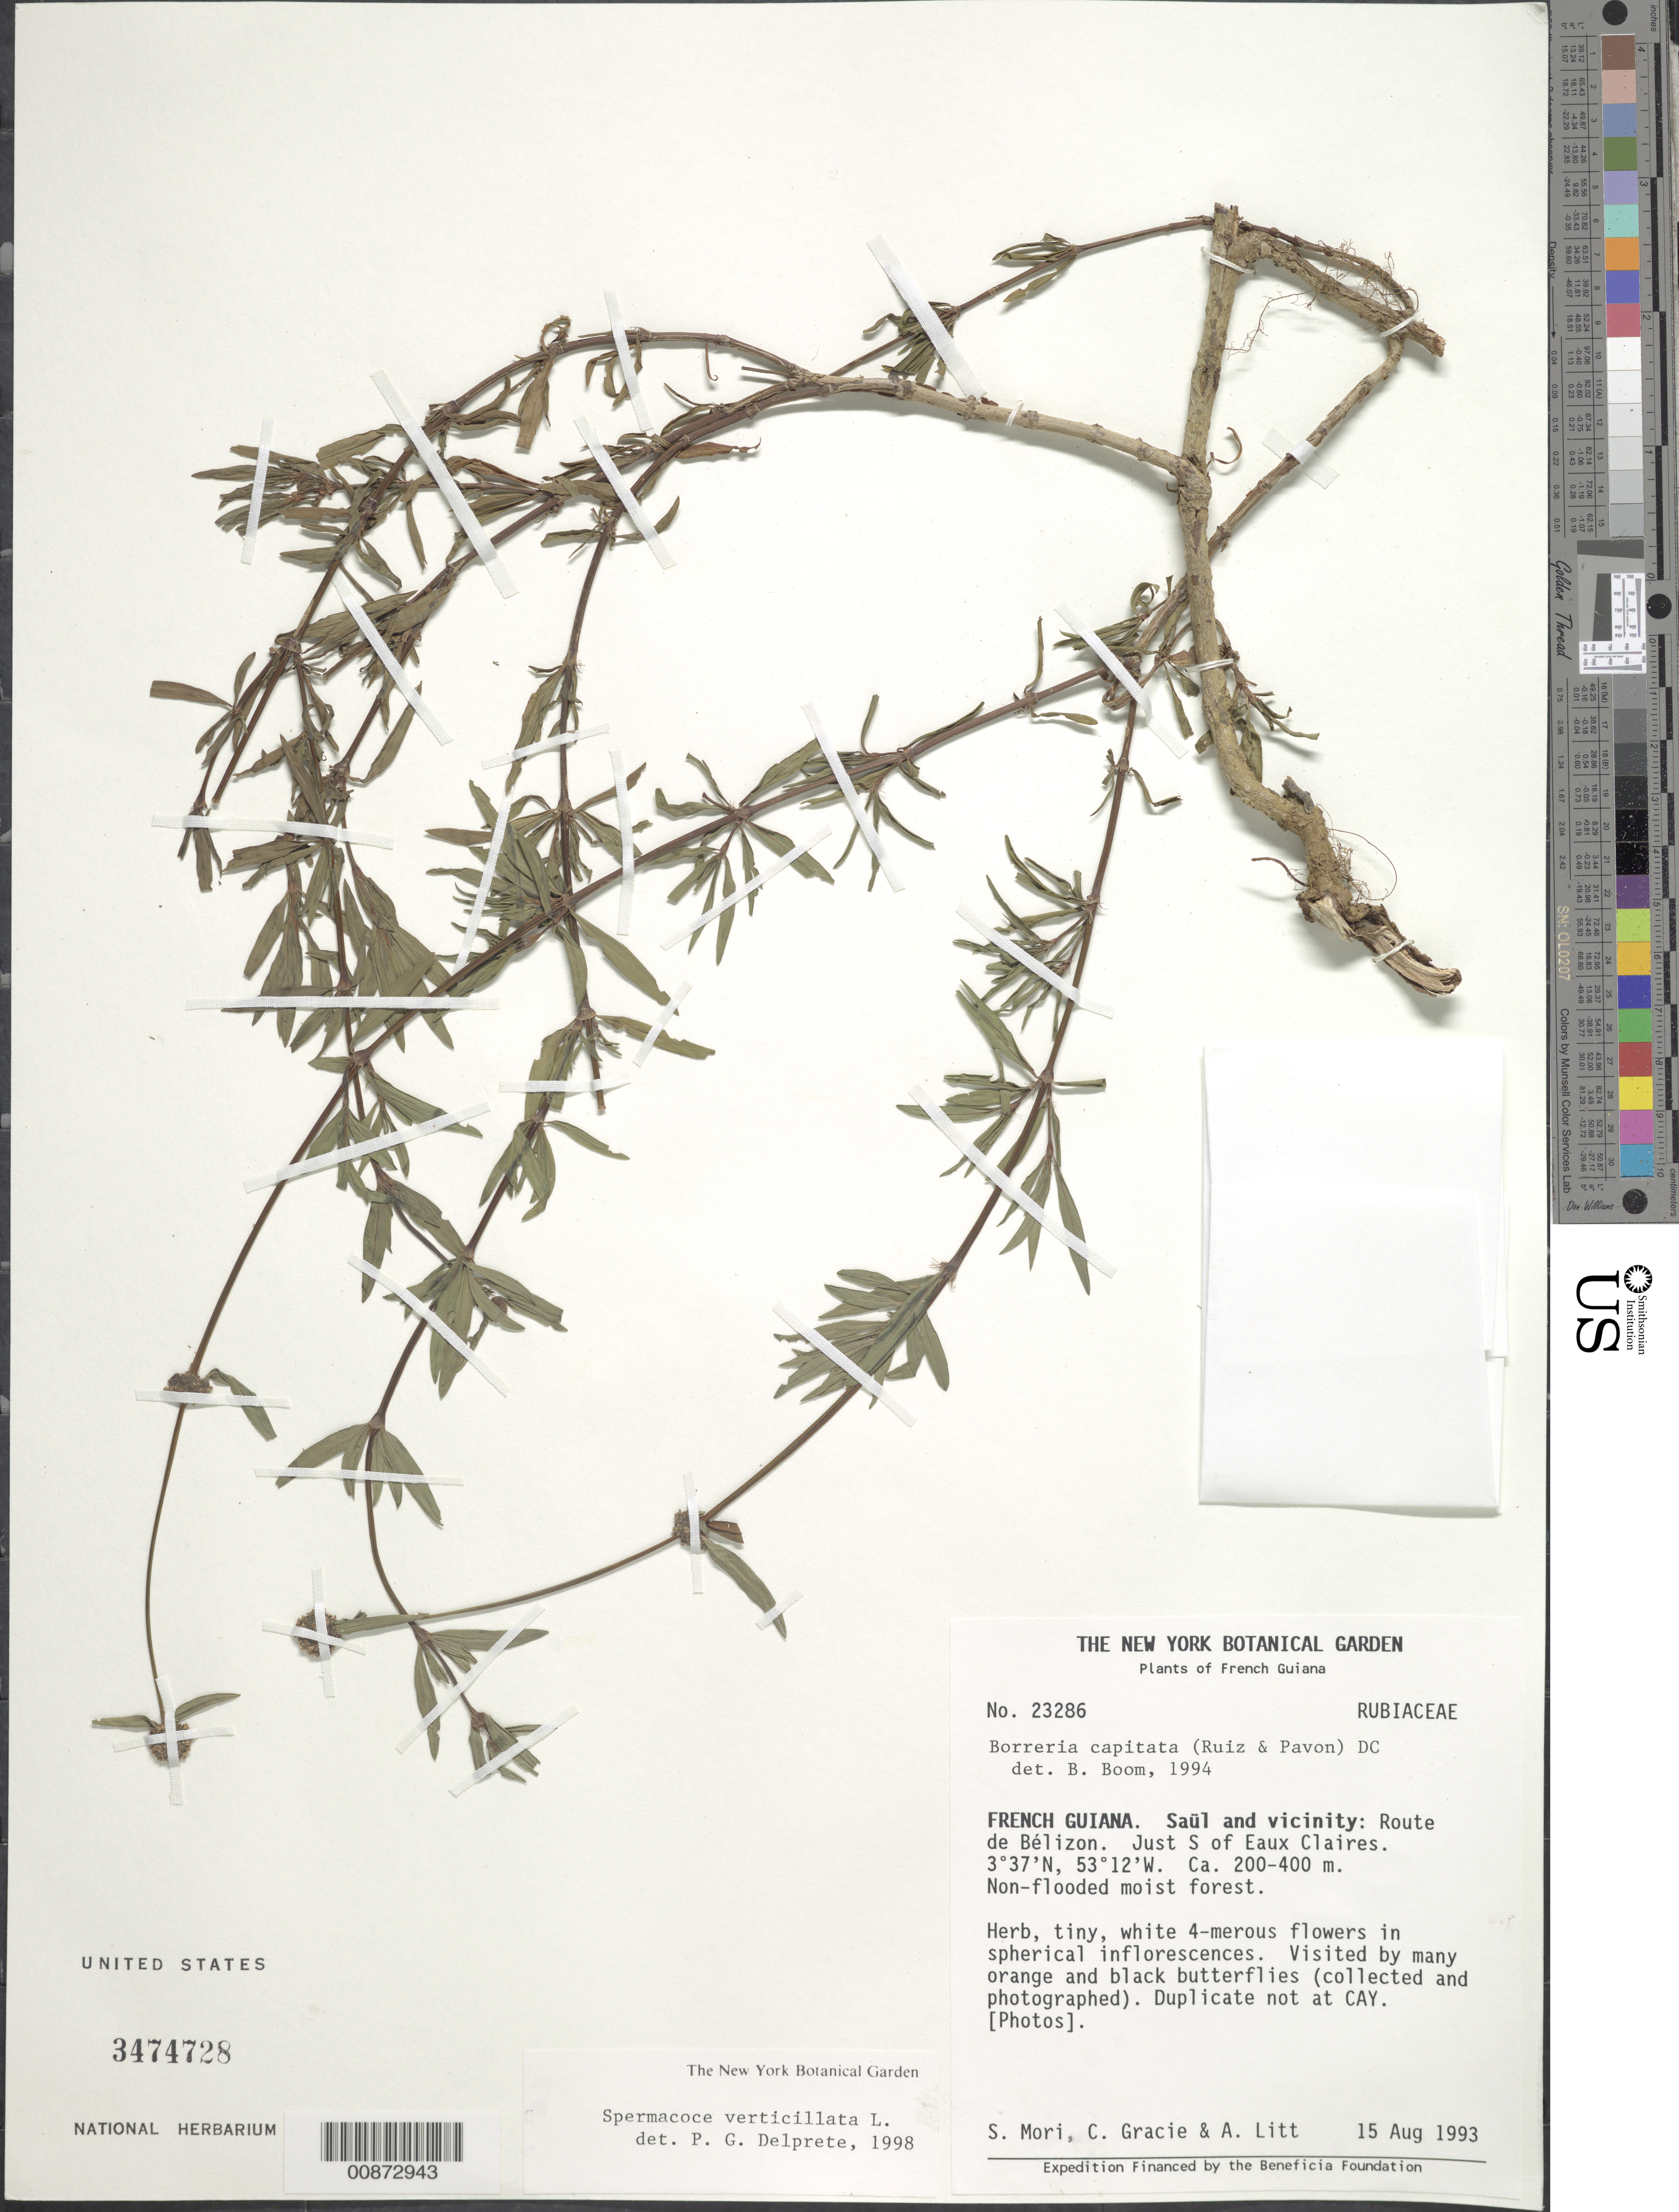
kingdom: Plantae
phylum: Tracheophyta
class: Magnoliopsida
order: Gentianales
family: Rubiaceae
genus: Spermacoce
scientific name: Spermacoce verticillata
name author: L.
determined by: Delprete, P. G., Herb. de Guyane Cay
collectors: S. Mori, C. A. Gracie & A. Litt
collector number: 23286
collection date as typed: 15-Aug-93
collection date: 1993-08-15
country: French Guiana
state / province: Saint-Laurent-du-Maroni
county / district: Saül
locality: Saül and vic., Route de Belizon, just S of Eaux Claires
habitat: Non-flooded moist forest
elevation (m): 200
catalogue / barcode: US 3474728